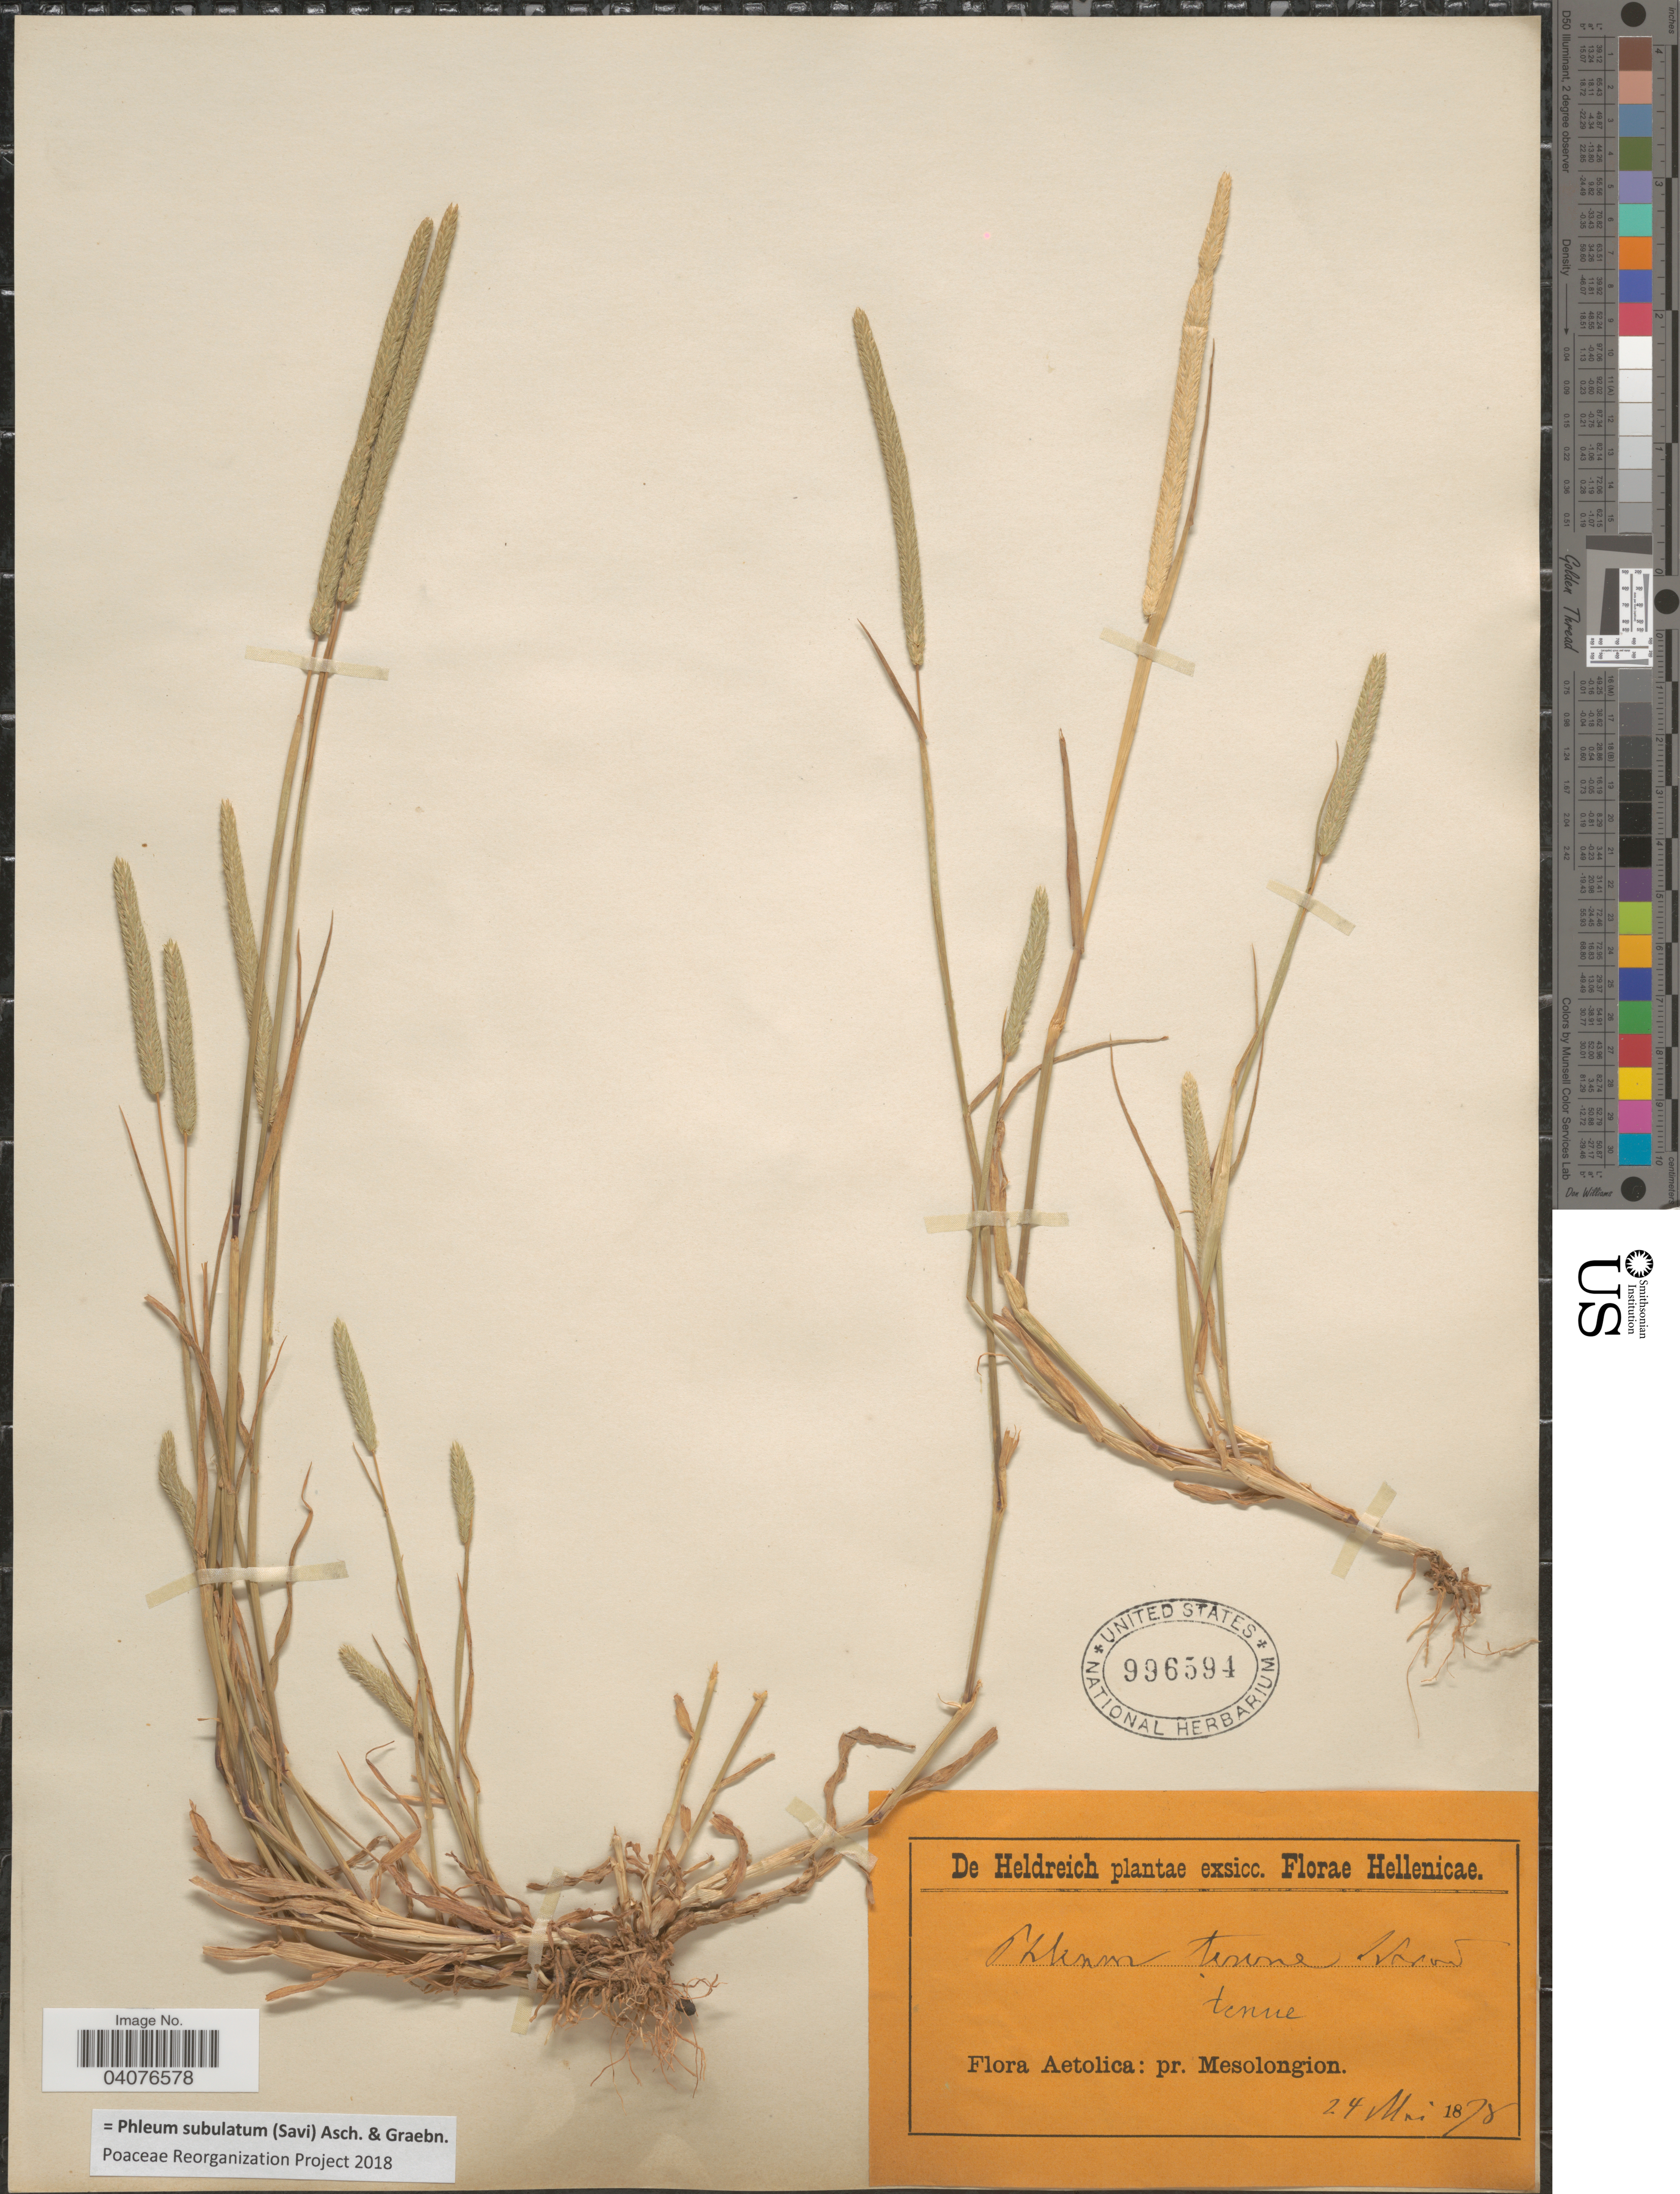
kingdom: Plantae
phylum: Tracheophyta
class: Liliopsida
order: Poales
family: Poaceae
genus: Phleum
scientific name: Phleum subulatum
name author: (Savi) Asch. & Graeb.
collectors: -. De Heldreich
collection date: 1878-05-24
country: Greece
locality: Aetolica: pr. Mesolongion. Hellenicae.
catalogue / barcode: US 996594